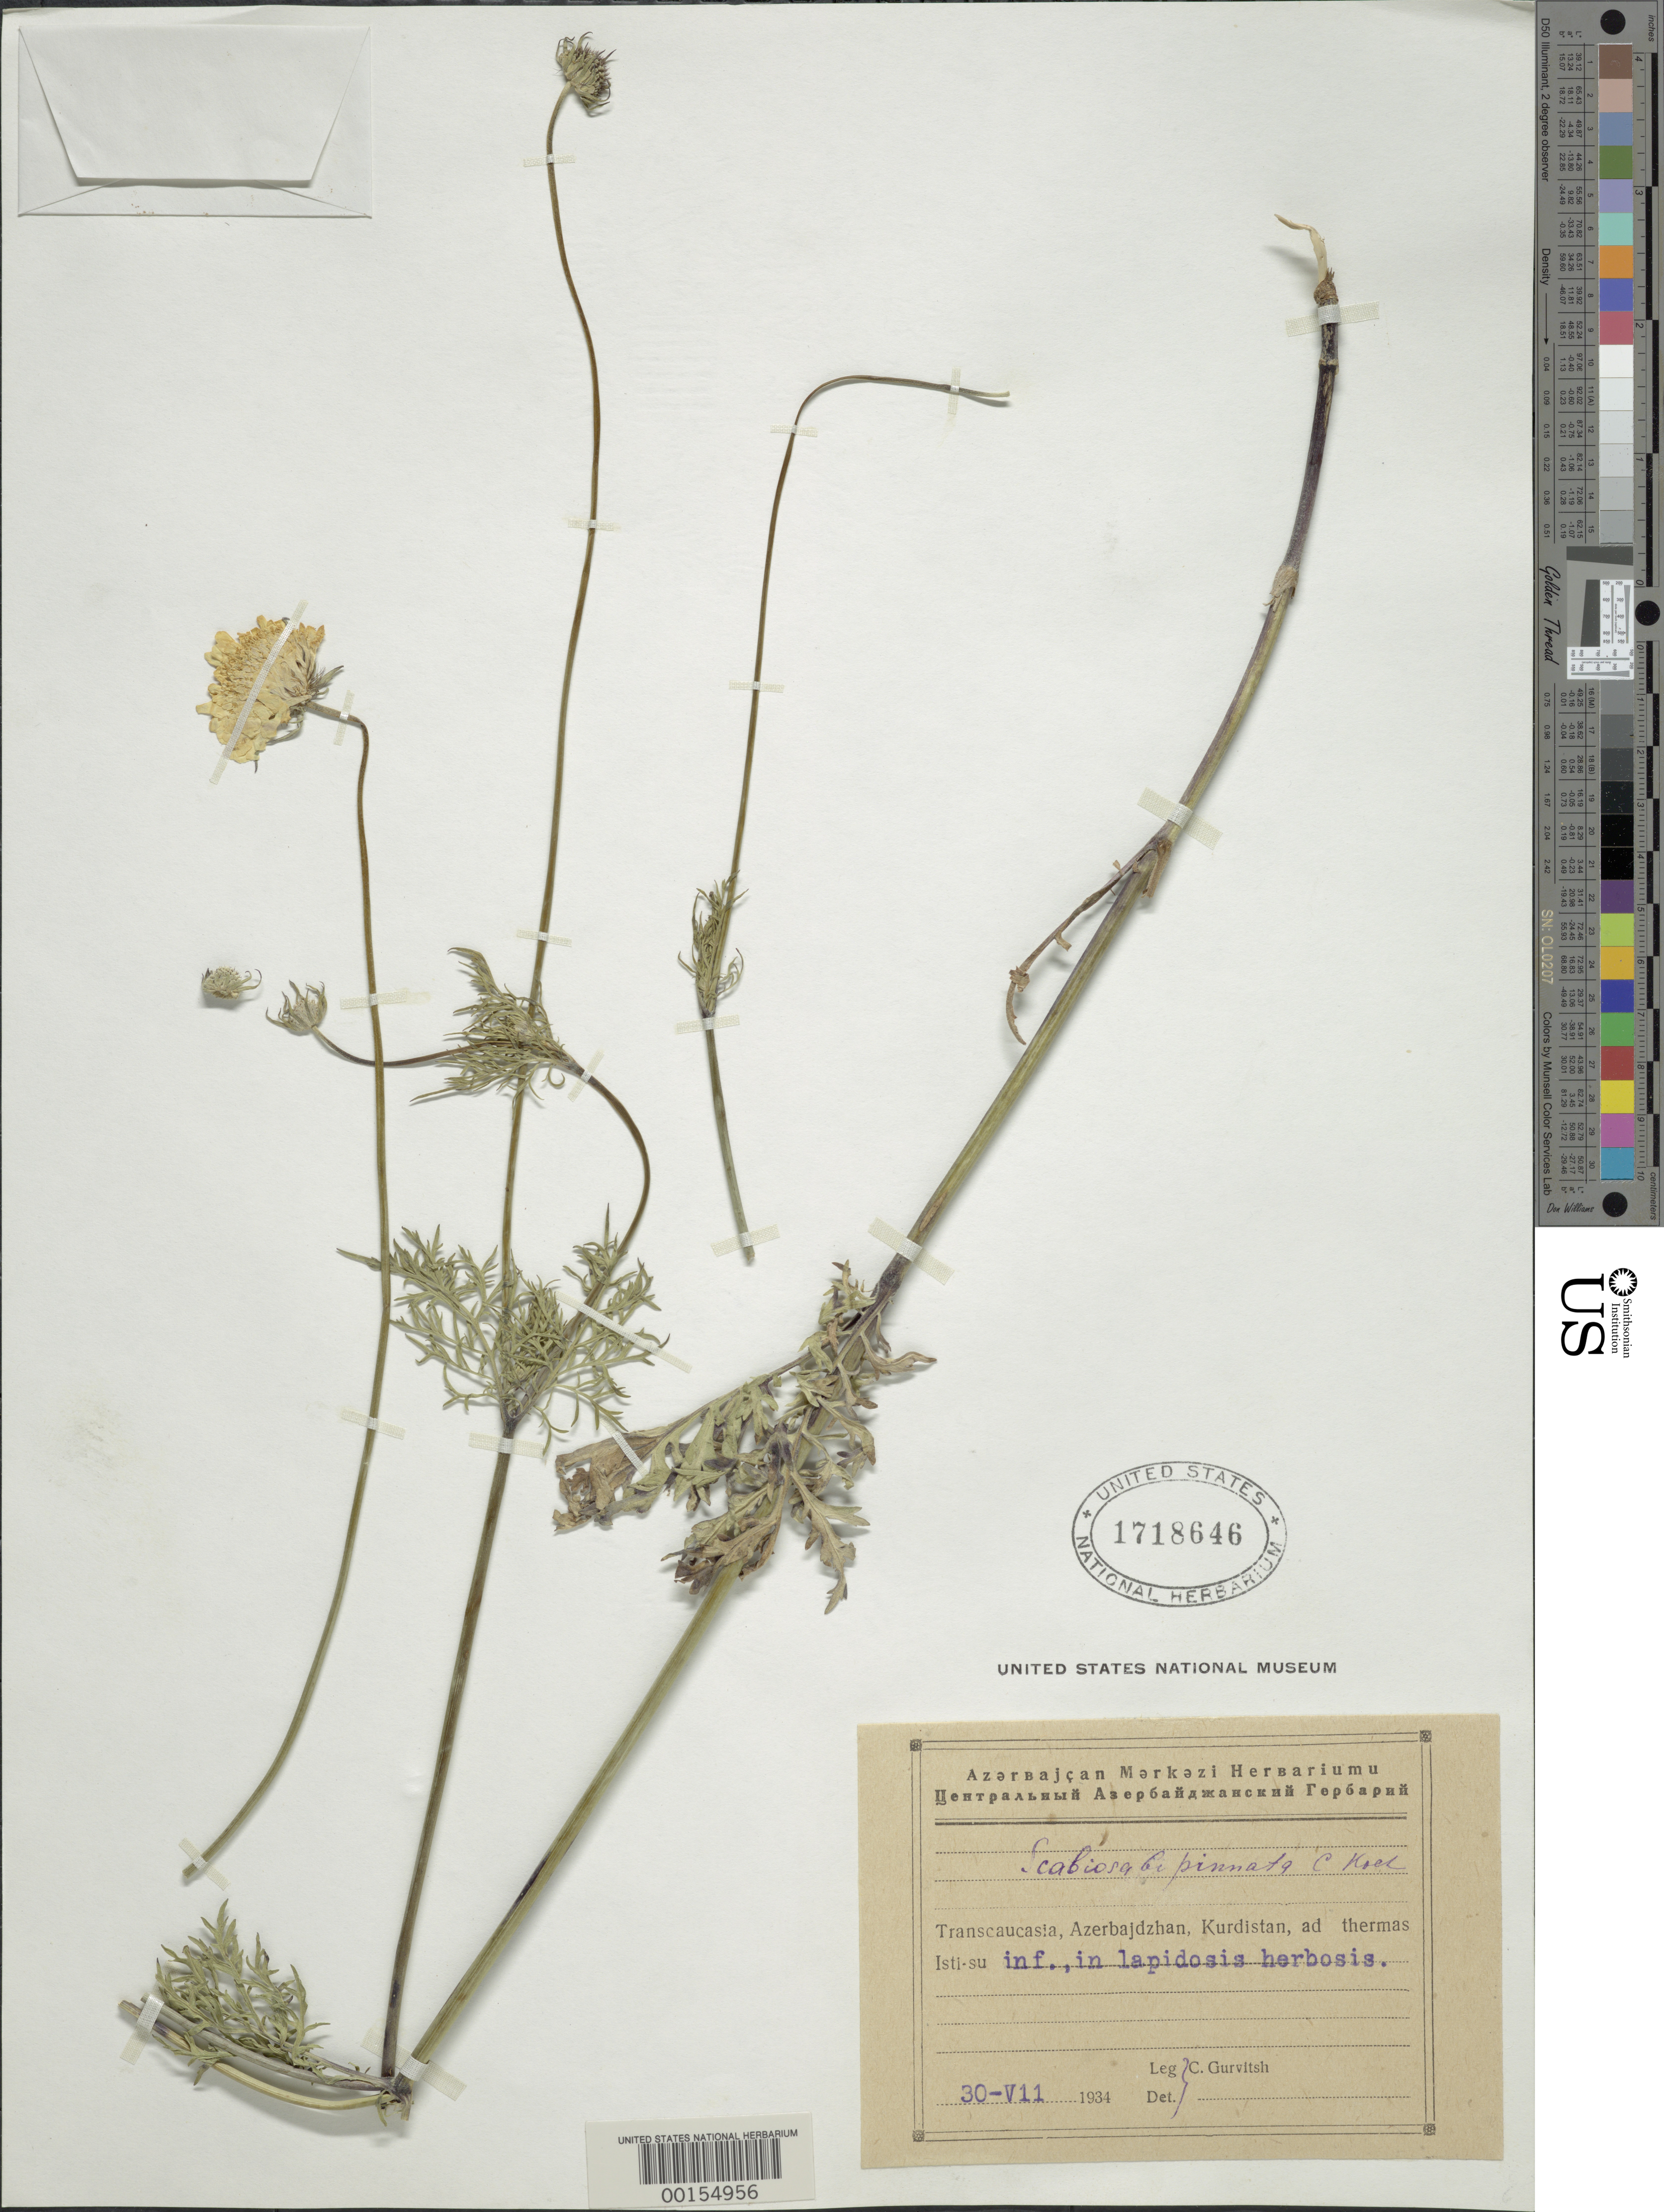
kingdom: Plantae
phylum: Tracheophyta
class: Magnoliopsida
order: Dipsacales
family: Caprifoliaceae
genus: Scabiosa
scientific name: Scabiosa bipinnata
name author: K. Koch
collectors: C. Gurvitsh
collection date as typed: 30 Jul 1934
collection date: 1934-07-30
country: Azerbaijan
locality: Transcaucasia, Azerbajdzhan, Kurdistan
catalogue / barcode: US 1718646